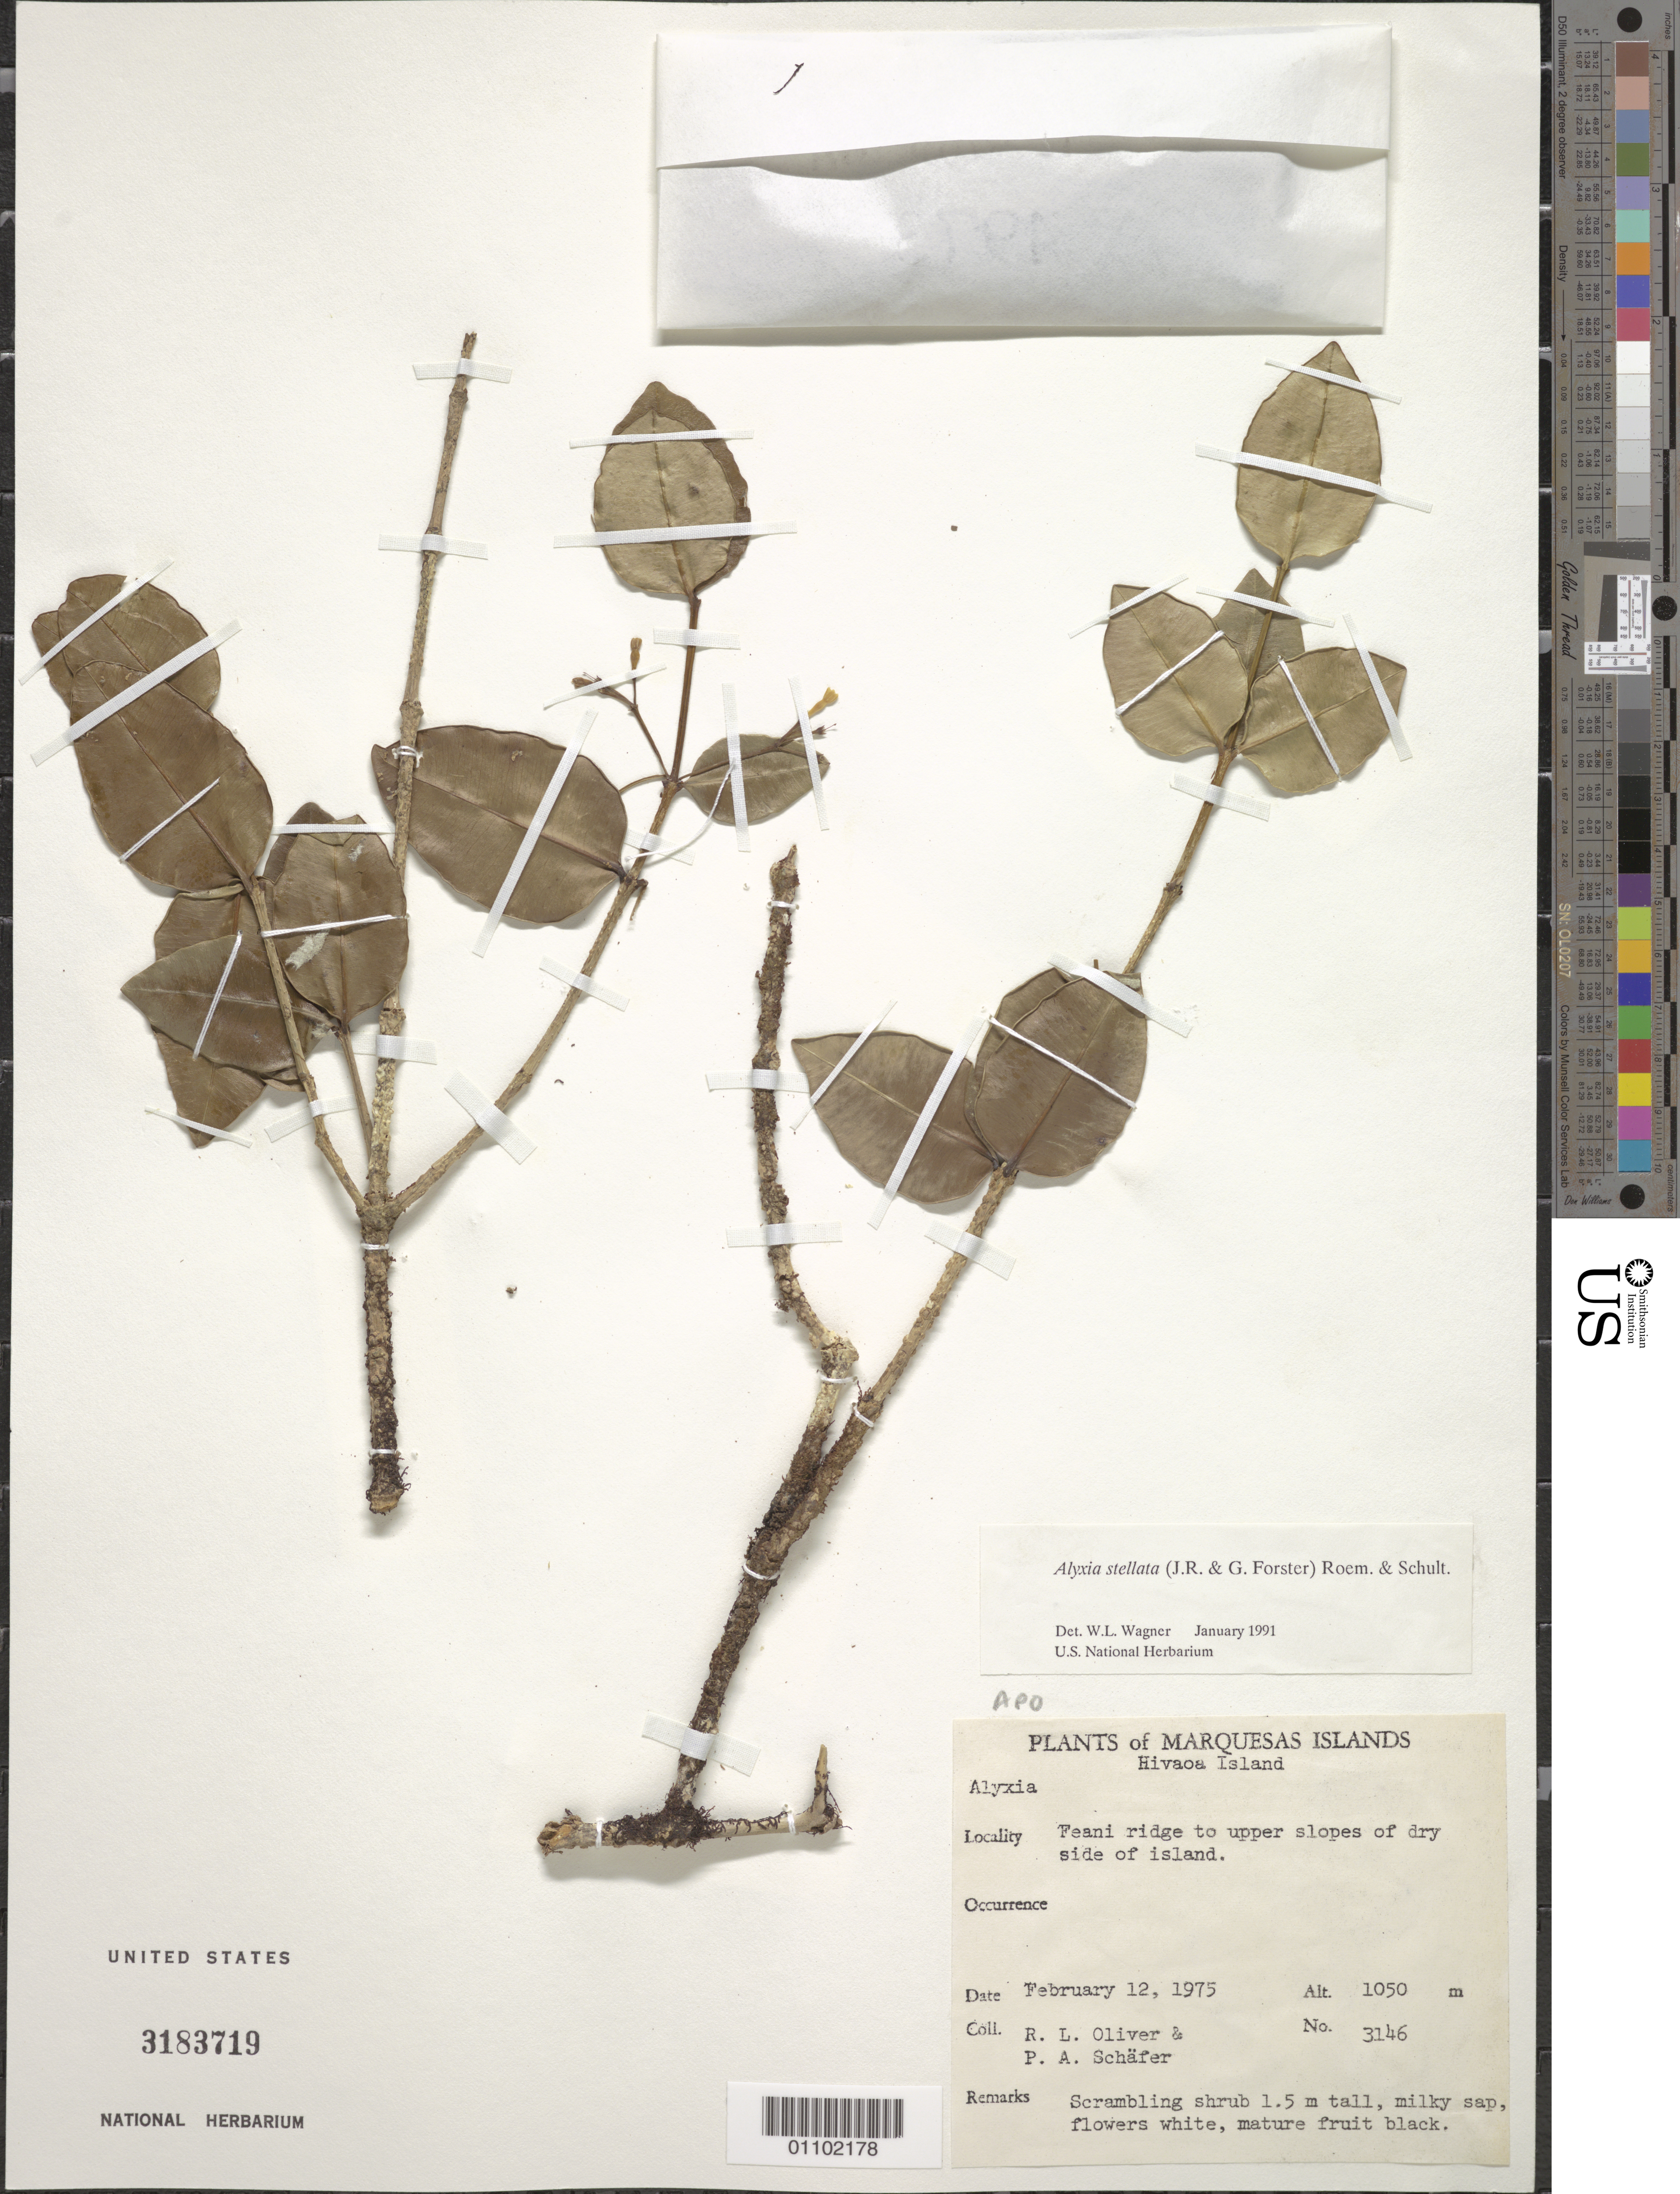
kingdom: Plantae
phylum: Tracheophyta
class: Magnoliopsida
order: Gentianales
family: Apocynaceae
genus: Alyxia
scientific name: Alyxia stellata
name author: (J.R. Forst. & G. Forst.) Roem. & Schult.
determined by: Wagner, W. L., (BOT), Smithsonian Institution - National Museum of Natural History (UNITED STATES)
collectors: R. L. Oliver & P. A. Schäfer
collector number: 3146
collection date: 1975-02-12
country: French Polynesia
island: Hiva Oa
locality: Feani ridge to upper slopes of dry side of island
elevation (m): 1050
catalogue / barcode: US 3183719